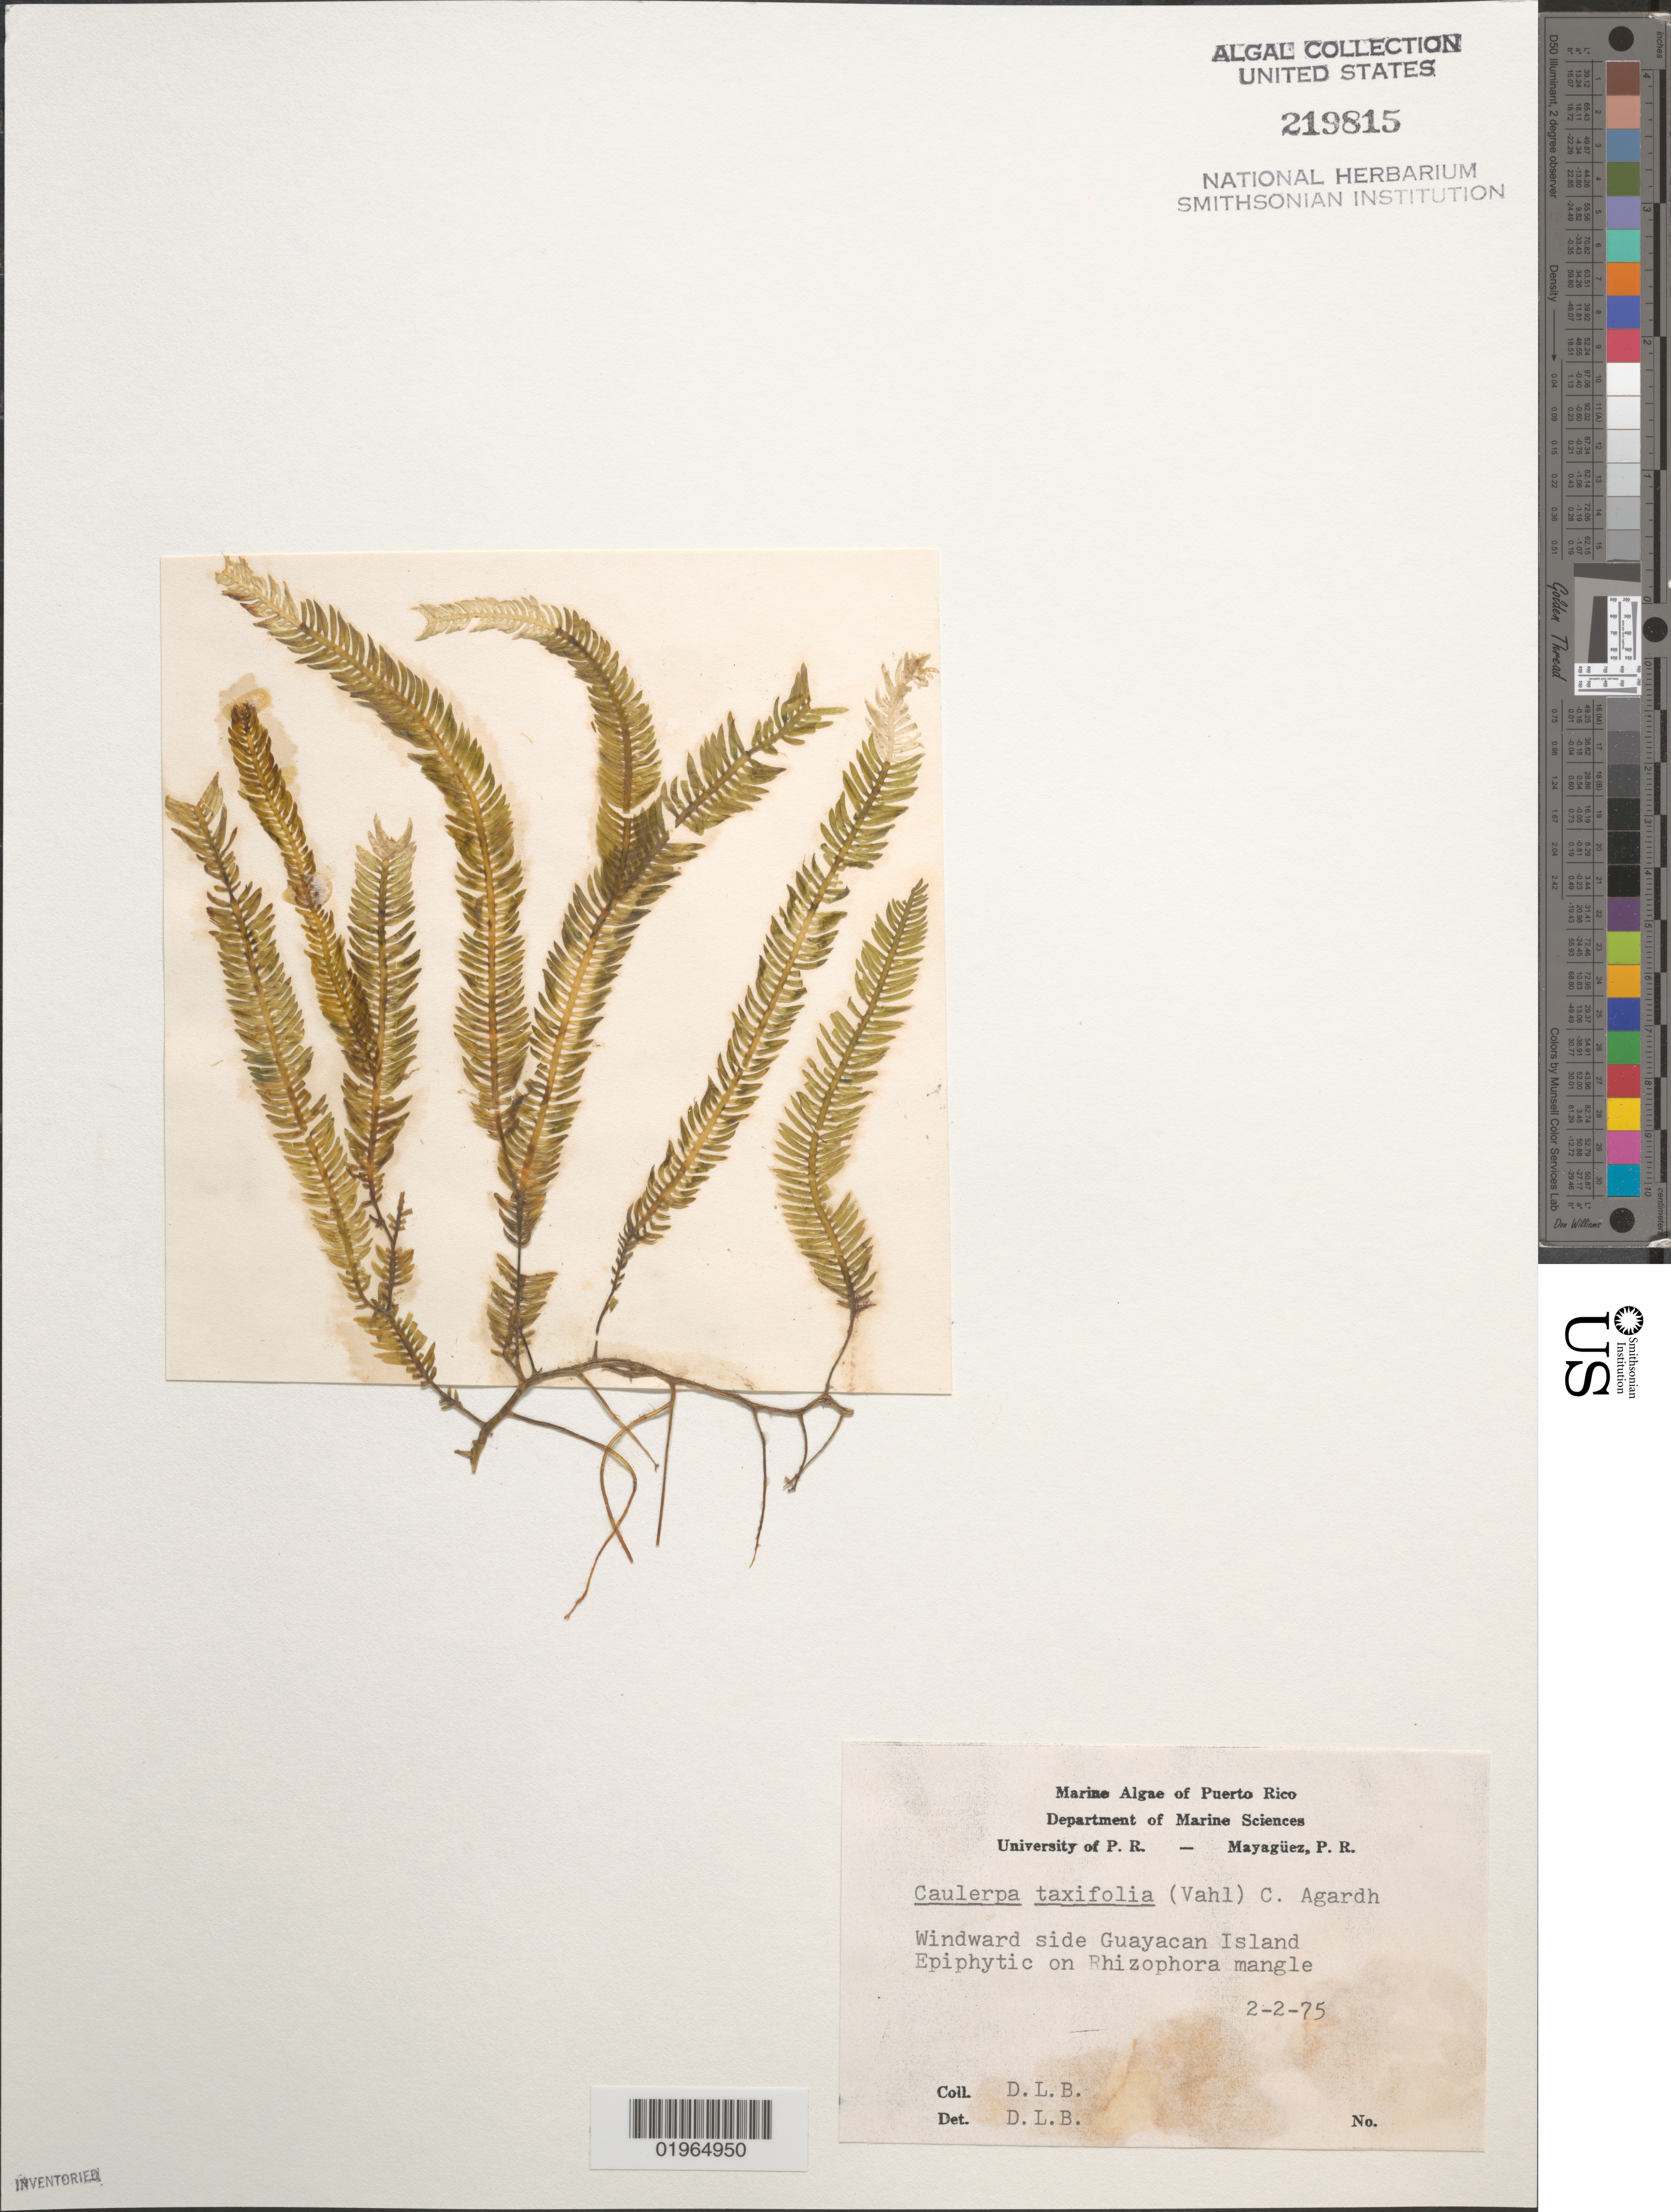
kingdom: Plantae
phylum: Chlorophyta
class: Ulvophyceae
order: Bryopsidales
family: Caulerpaceae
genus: Caulerpa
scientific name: Caulerpa taxifolia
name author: (M. Vahl) C. Agardh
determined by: Ballantine, D. L.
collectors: D.L. Ballantine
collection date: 1975-02-02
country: Puerto Rico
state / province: Ceiba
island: Isla Guayacán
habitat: Epiphytic on Rhizophora mangle.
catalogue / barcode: US 219815